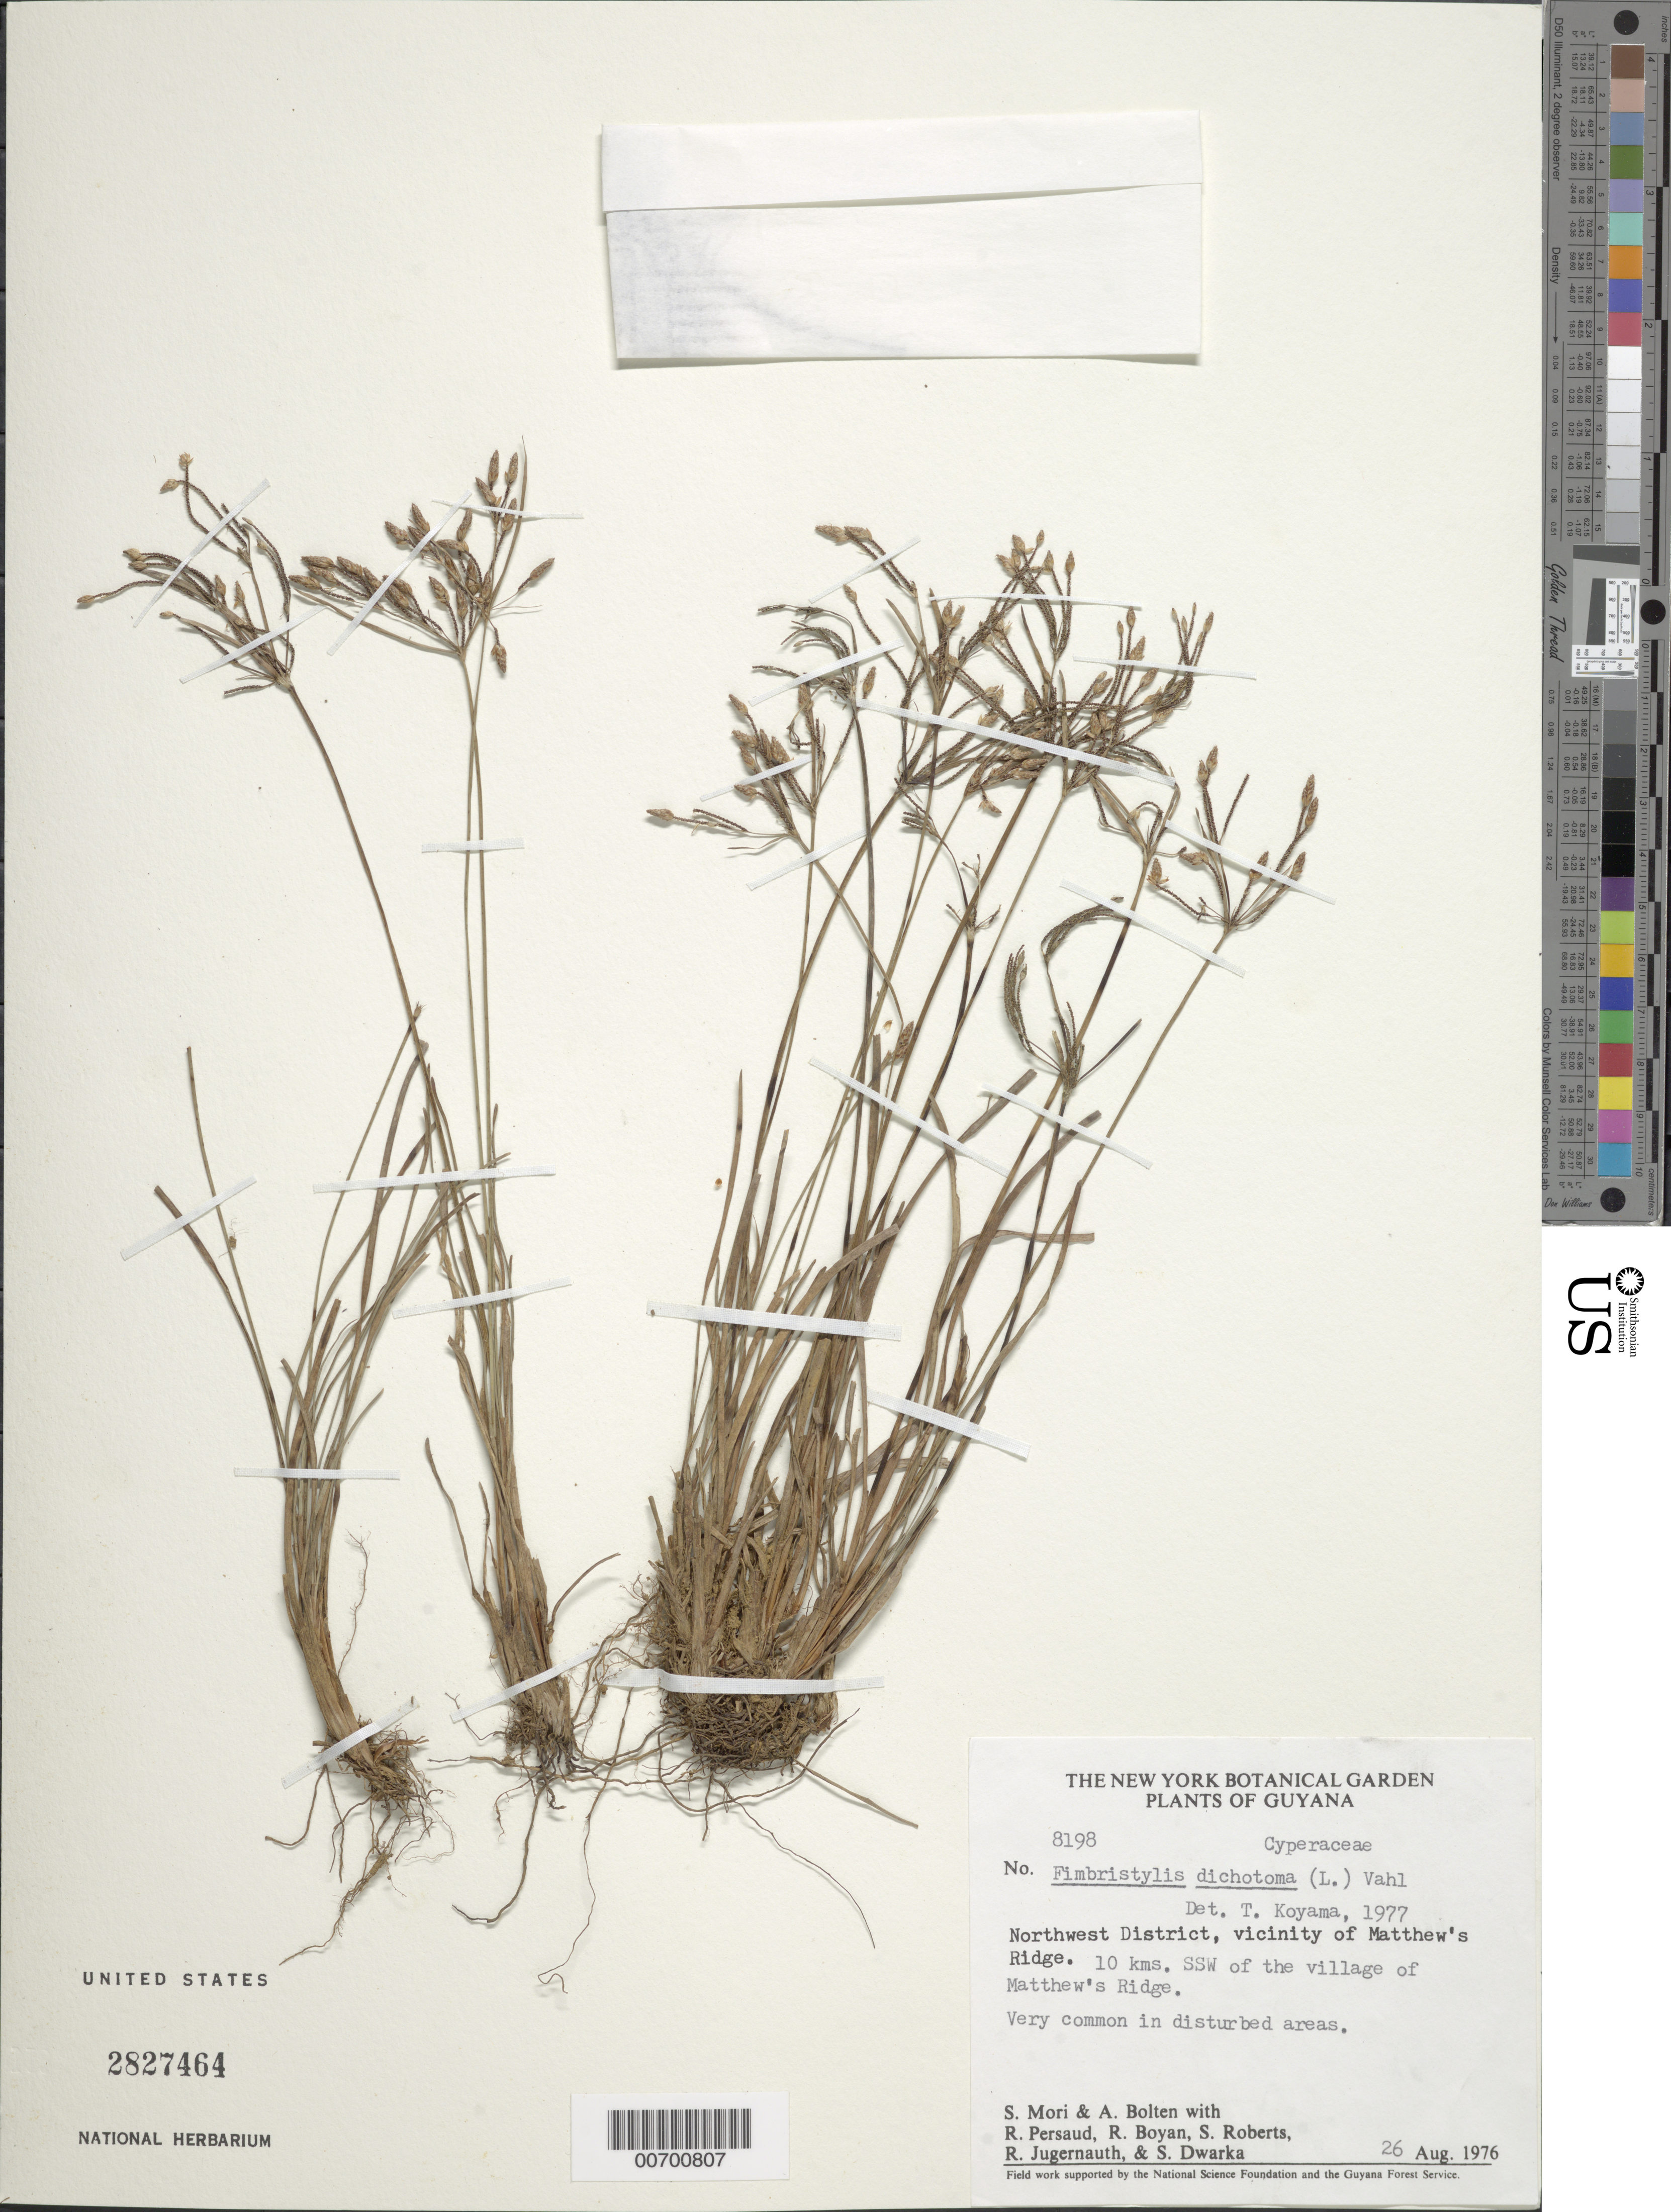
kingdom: Plantae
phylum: Tracheophyta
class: Liliopsida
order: Poales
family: Cyperaceae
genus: Fimbristylis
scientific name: Fimbristylis ferruginea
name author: (L.) Vahl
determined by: Koyoma, T.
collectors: S. Mori, A. Bolten, R. Persaud, R. Boyan, S. Roberts, R. Jugernauth & S. Dwarka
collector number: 8198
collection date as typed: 26-Aug-76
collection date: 1976-08-26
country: Guyana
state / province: Barima-Waini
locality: Matthew's Ridge, 10 km SSW of the village of Mathew's Ridge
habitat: Disturbed areas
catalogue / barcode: US 2827464